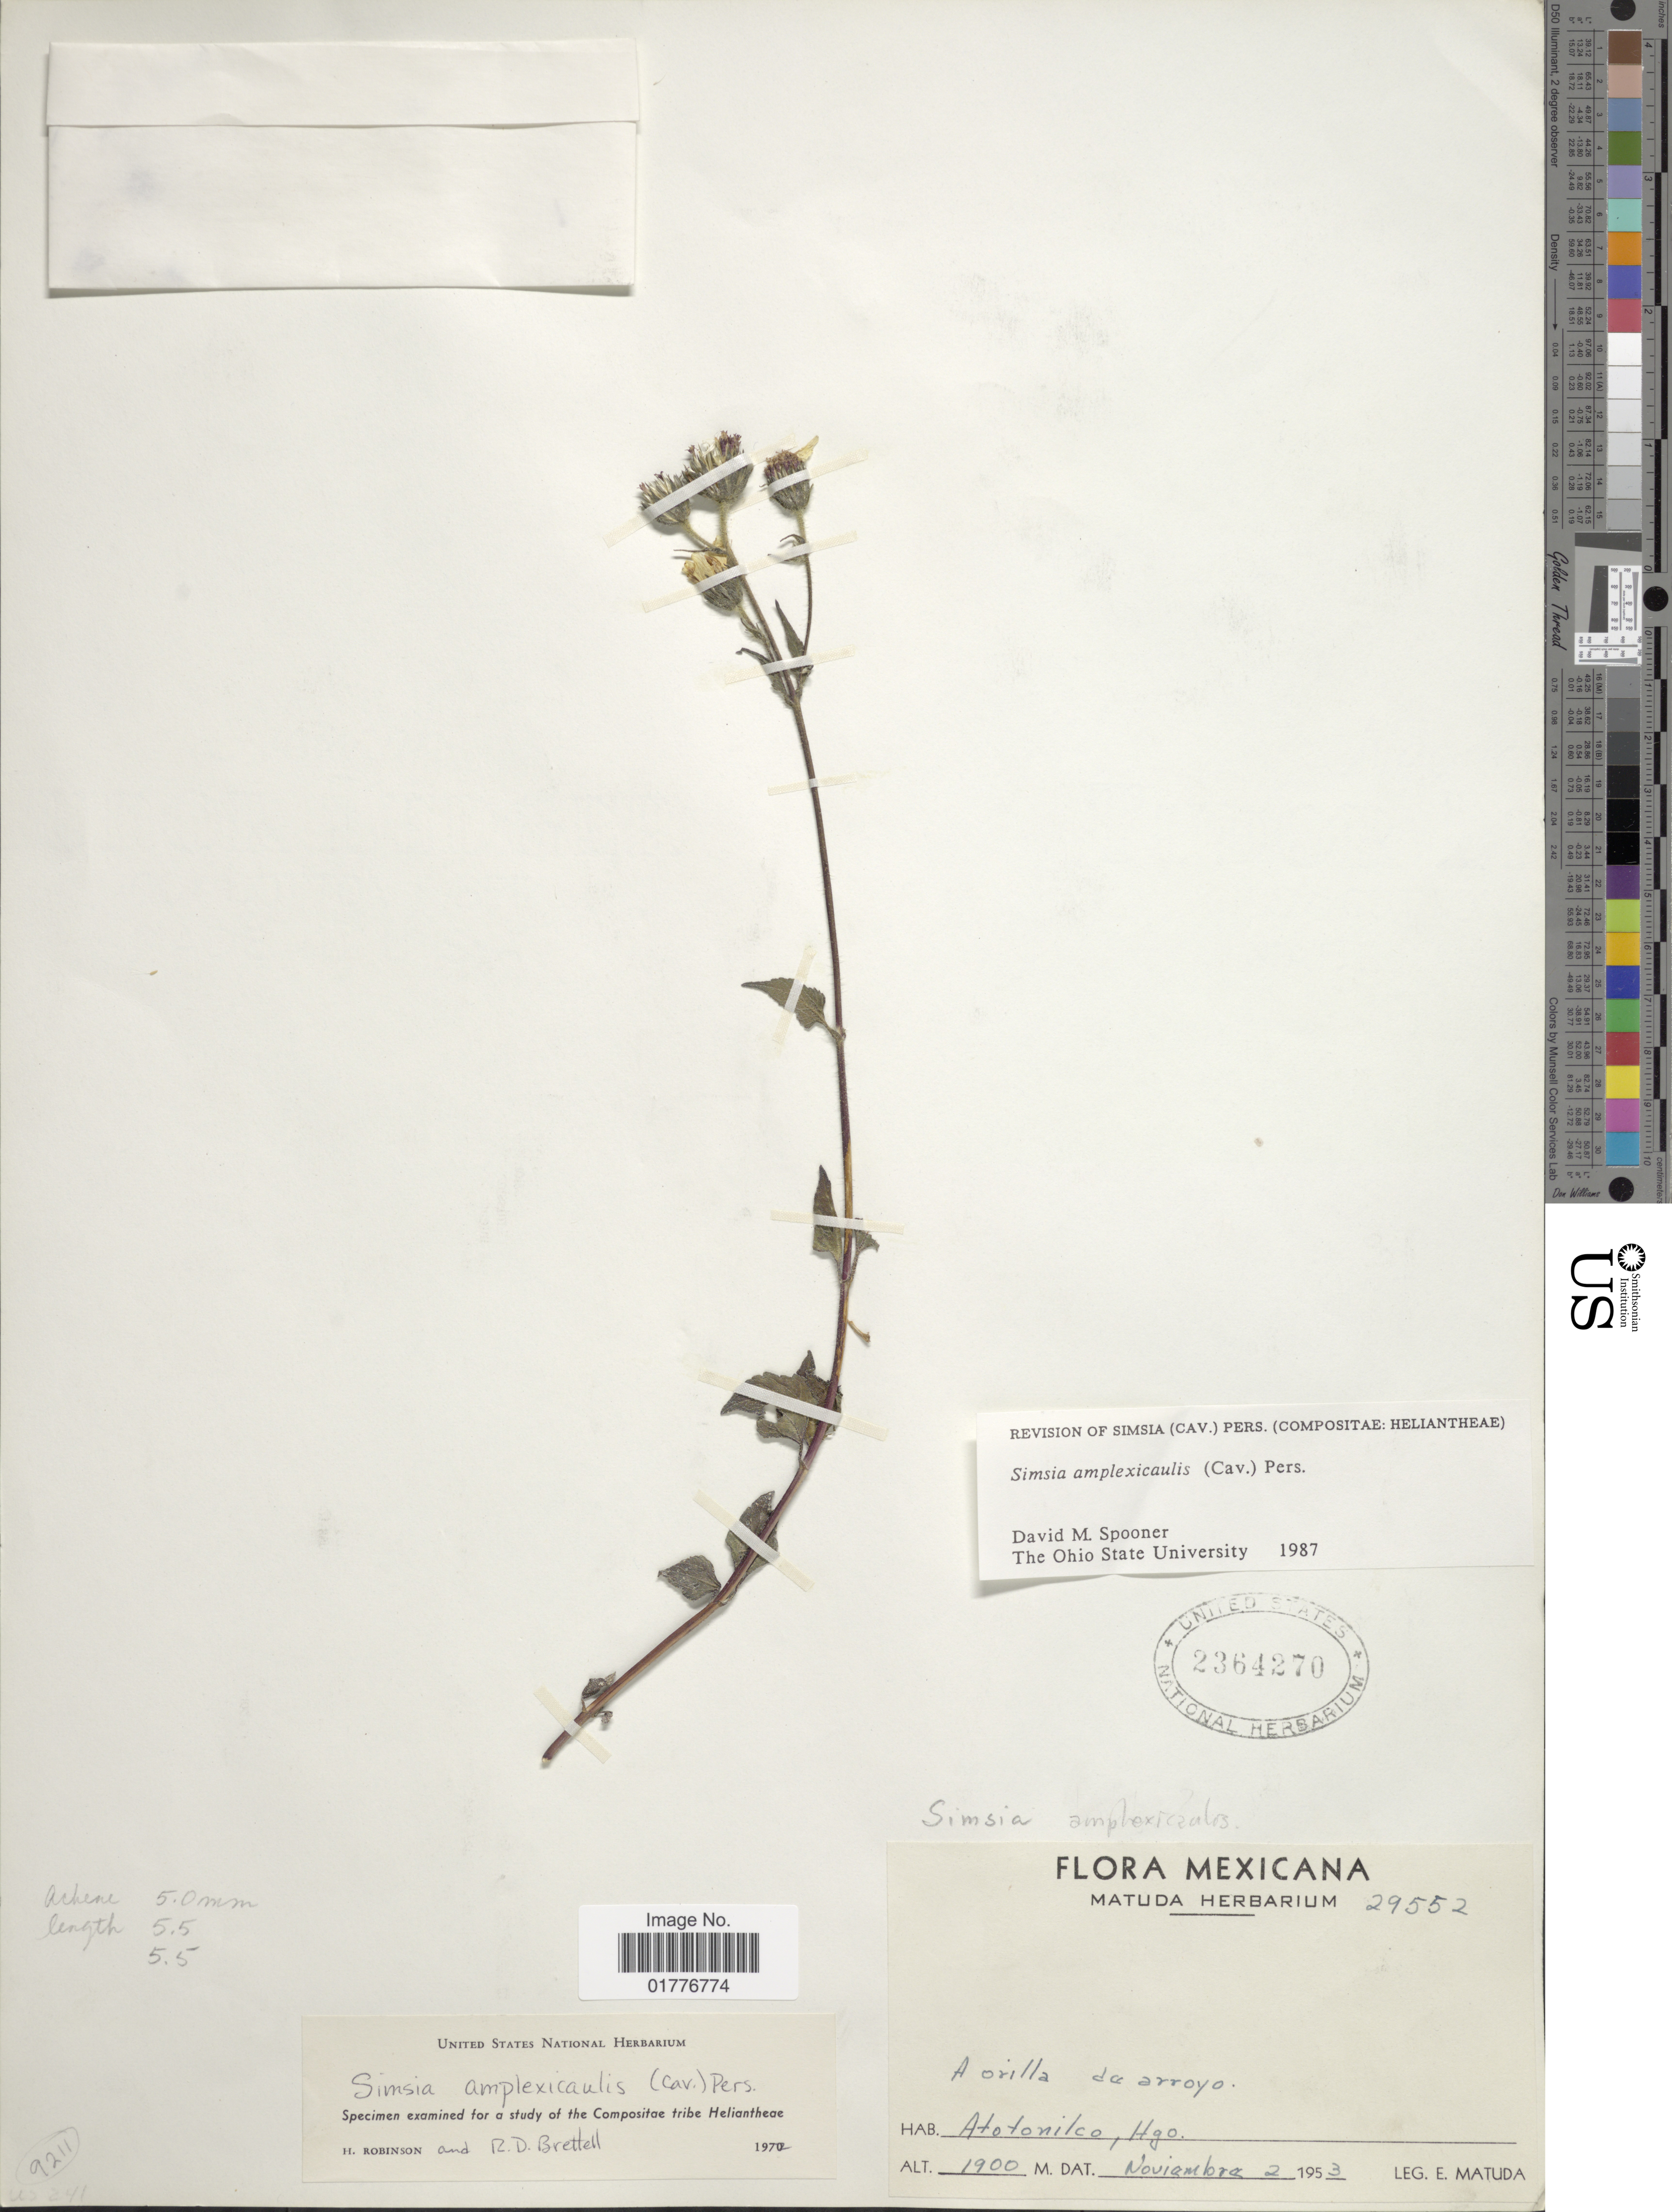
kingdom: Plantae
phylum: Tracheophyta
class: Magnoliopsida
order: Asterales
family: Asteraceae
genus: Simsia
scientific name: Simsia amplexicaulis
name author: (Cav.) Pers.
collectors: E. Matuda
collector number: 29552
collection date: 1953-11-02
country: Mexico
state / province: Hidalgo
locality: Atotonilca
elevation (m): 1900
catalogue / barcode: US 2364270